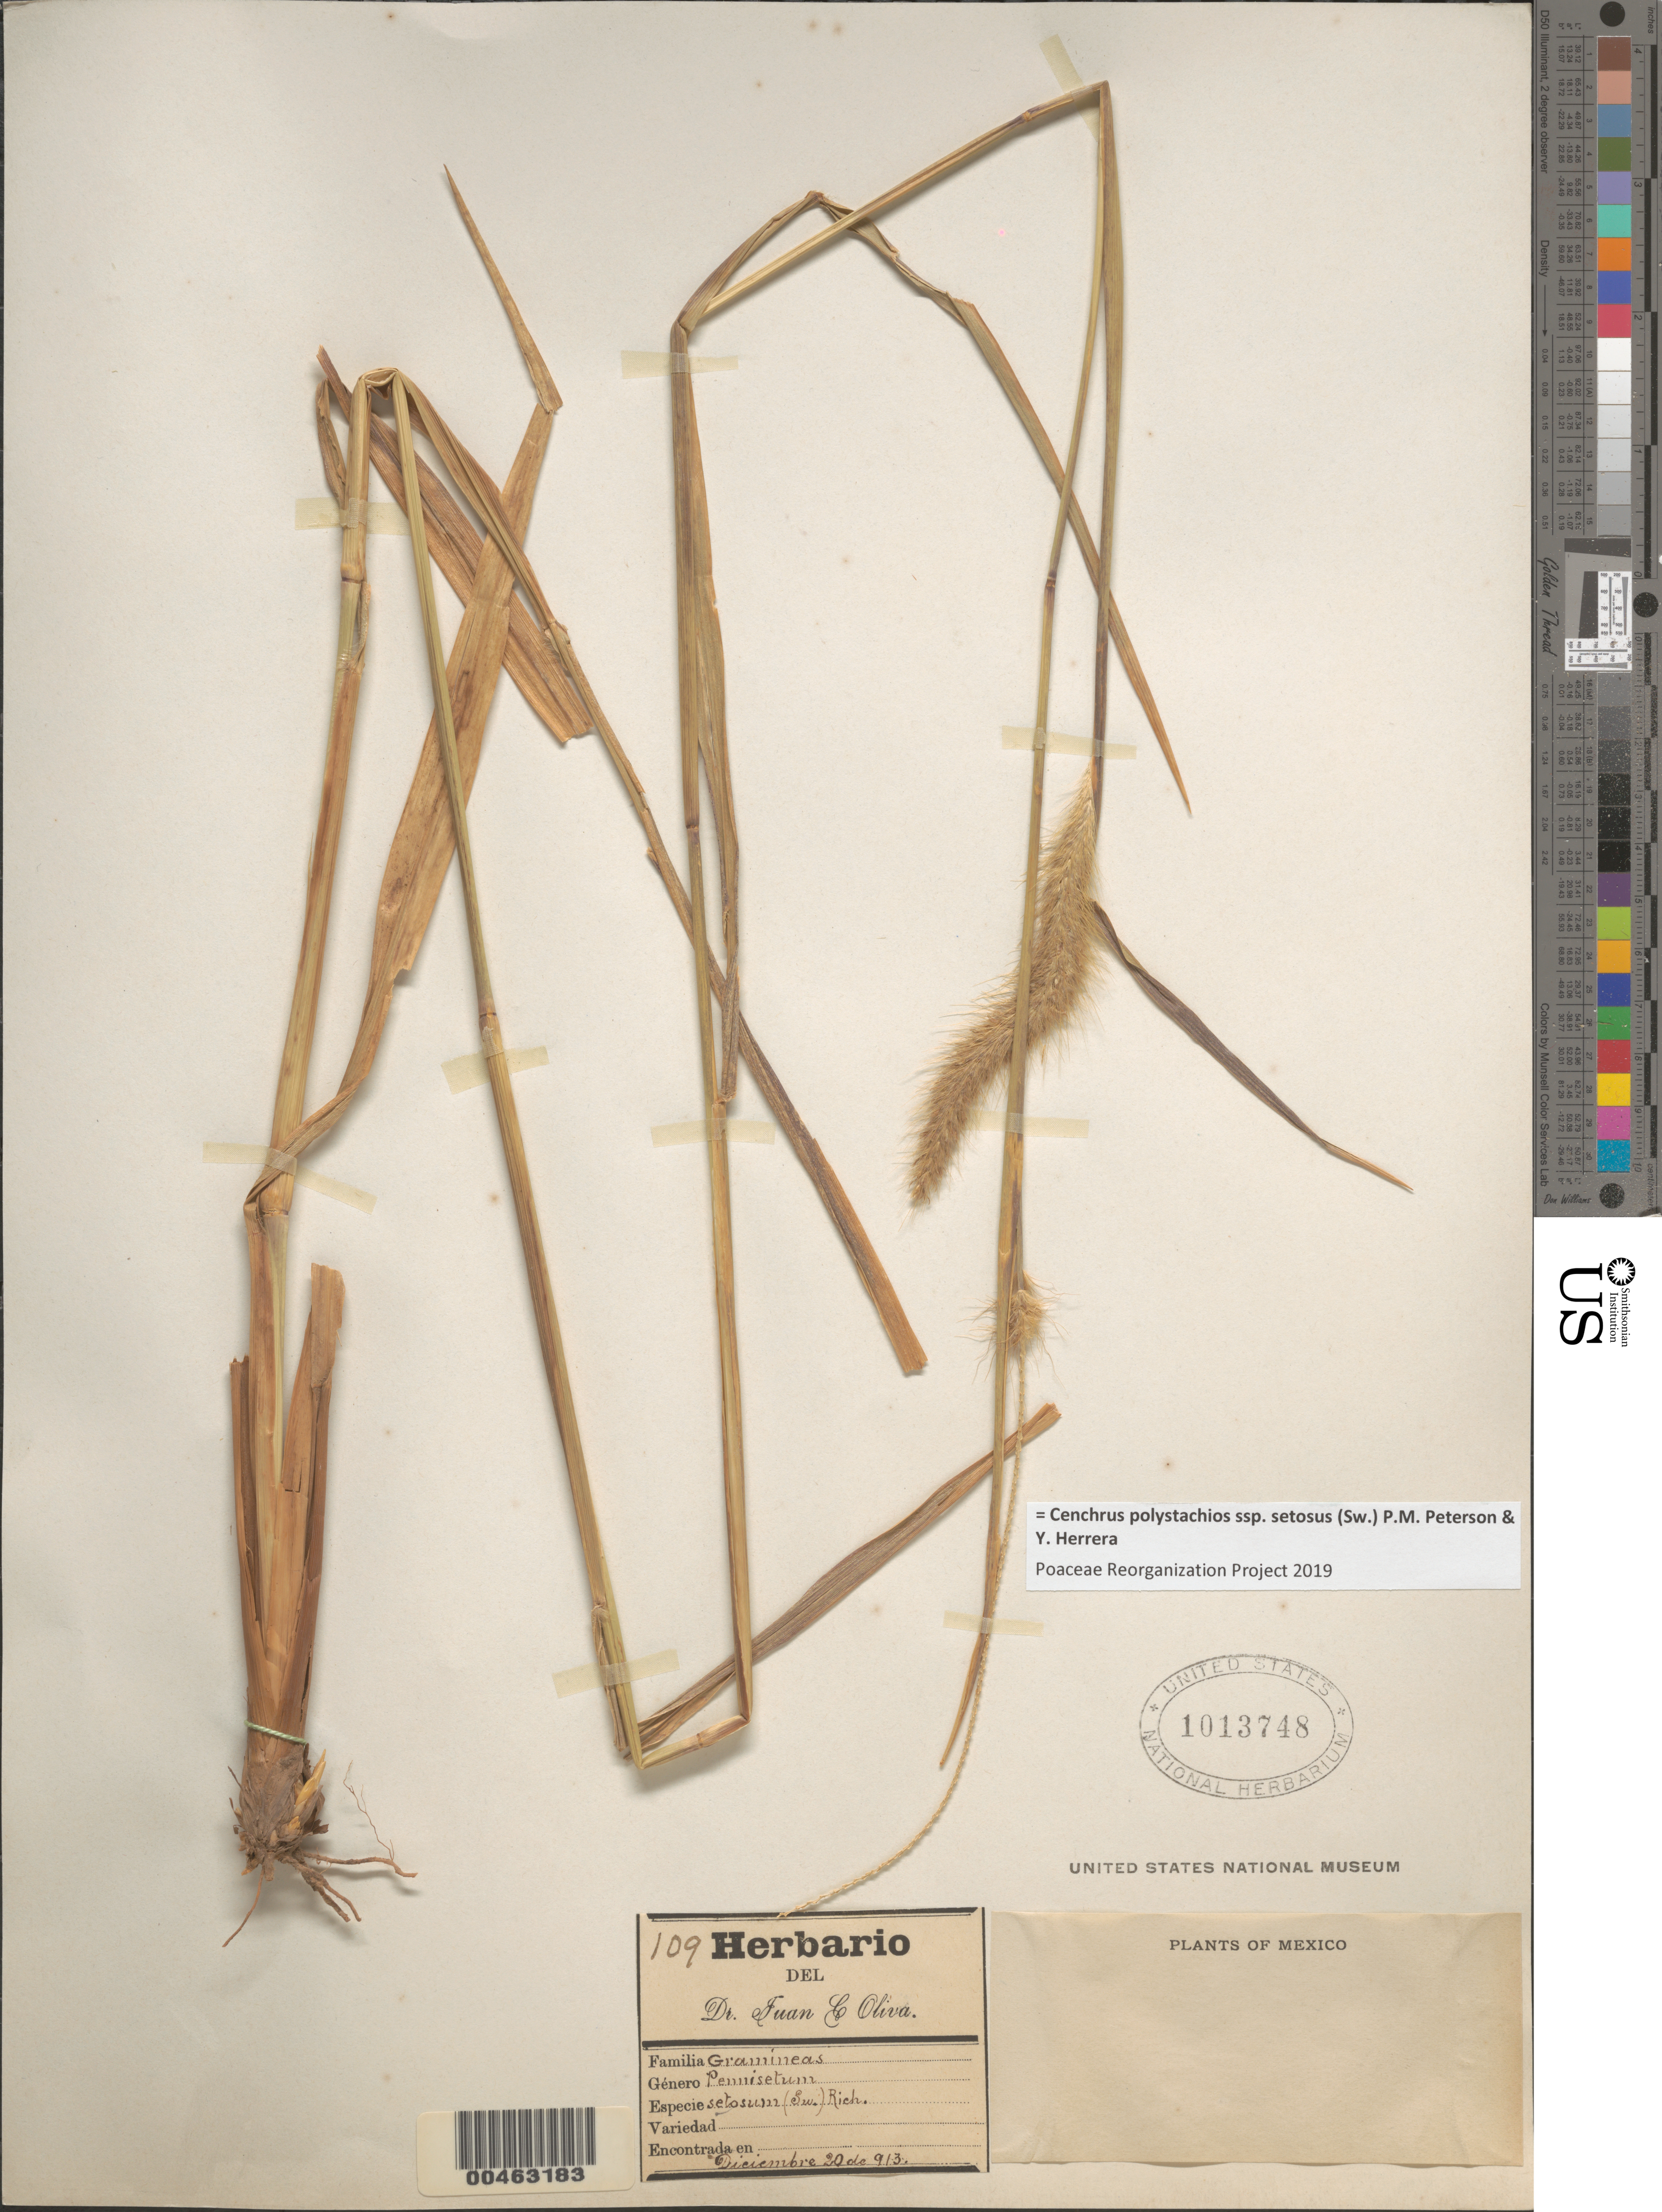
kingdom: Plantae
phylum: Tracheophyta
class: Liliopsida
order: Poales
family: Poaceae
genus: Cenchrus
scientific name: Cenchrus polystachios subsp. setosus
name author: (Sw.) P.M. Peterson & Y. Herrera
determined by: Poaceae Reorganization Project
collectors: J. C. Oliva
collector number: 109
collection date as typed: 20 Dec 1913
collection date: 1913-12-20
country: Mexico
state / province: Durango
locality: San Ramon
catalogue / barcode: US 1013748